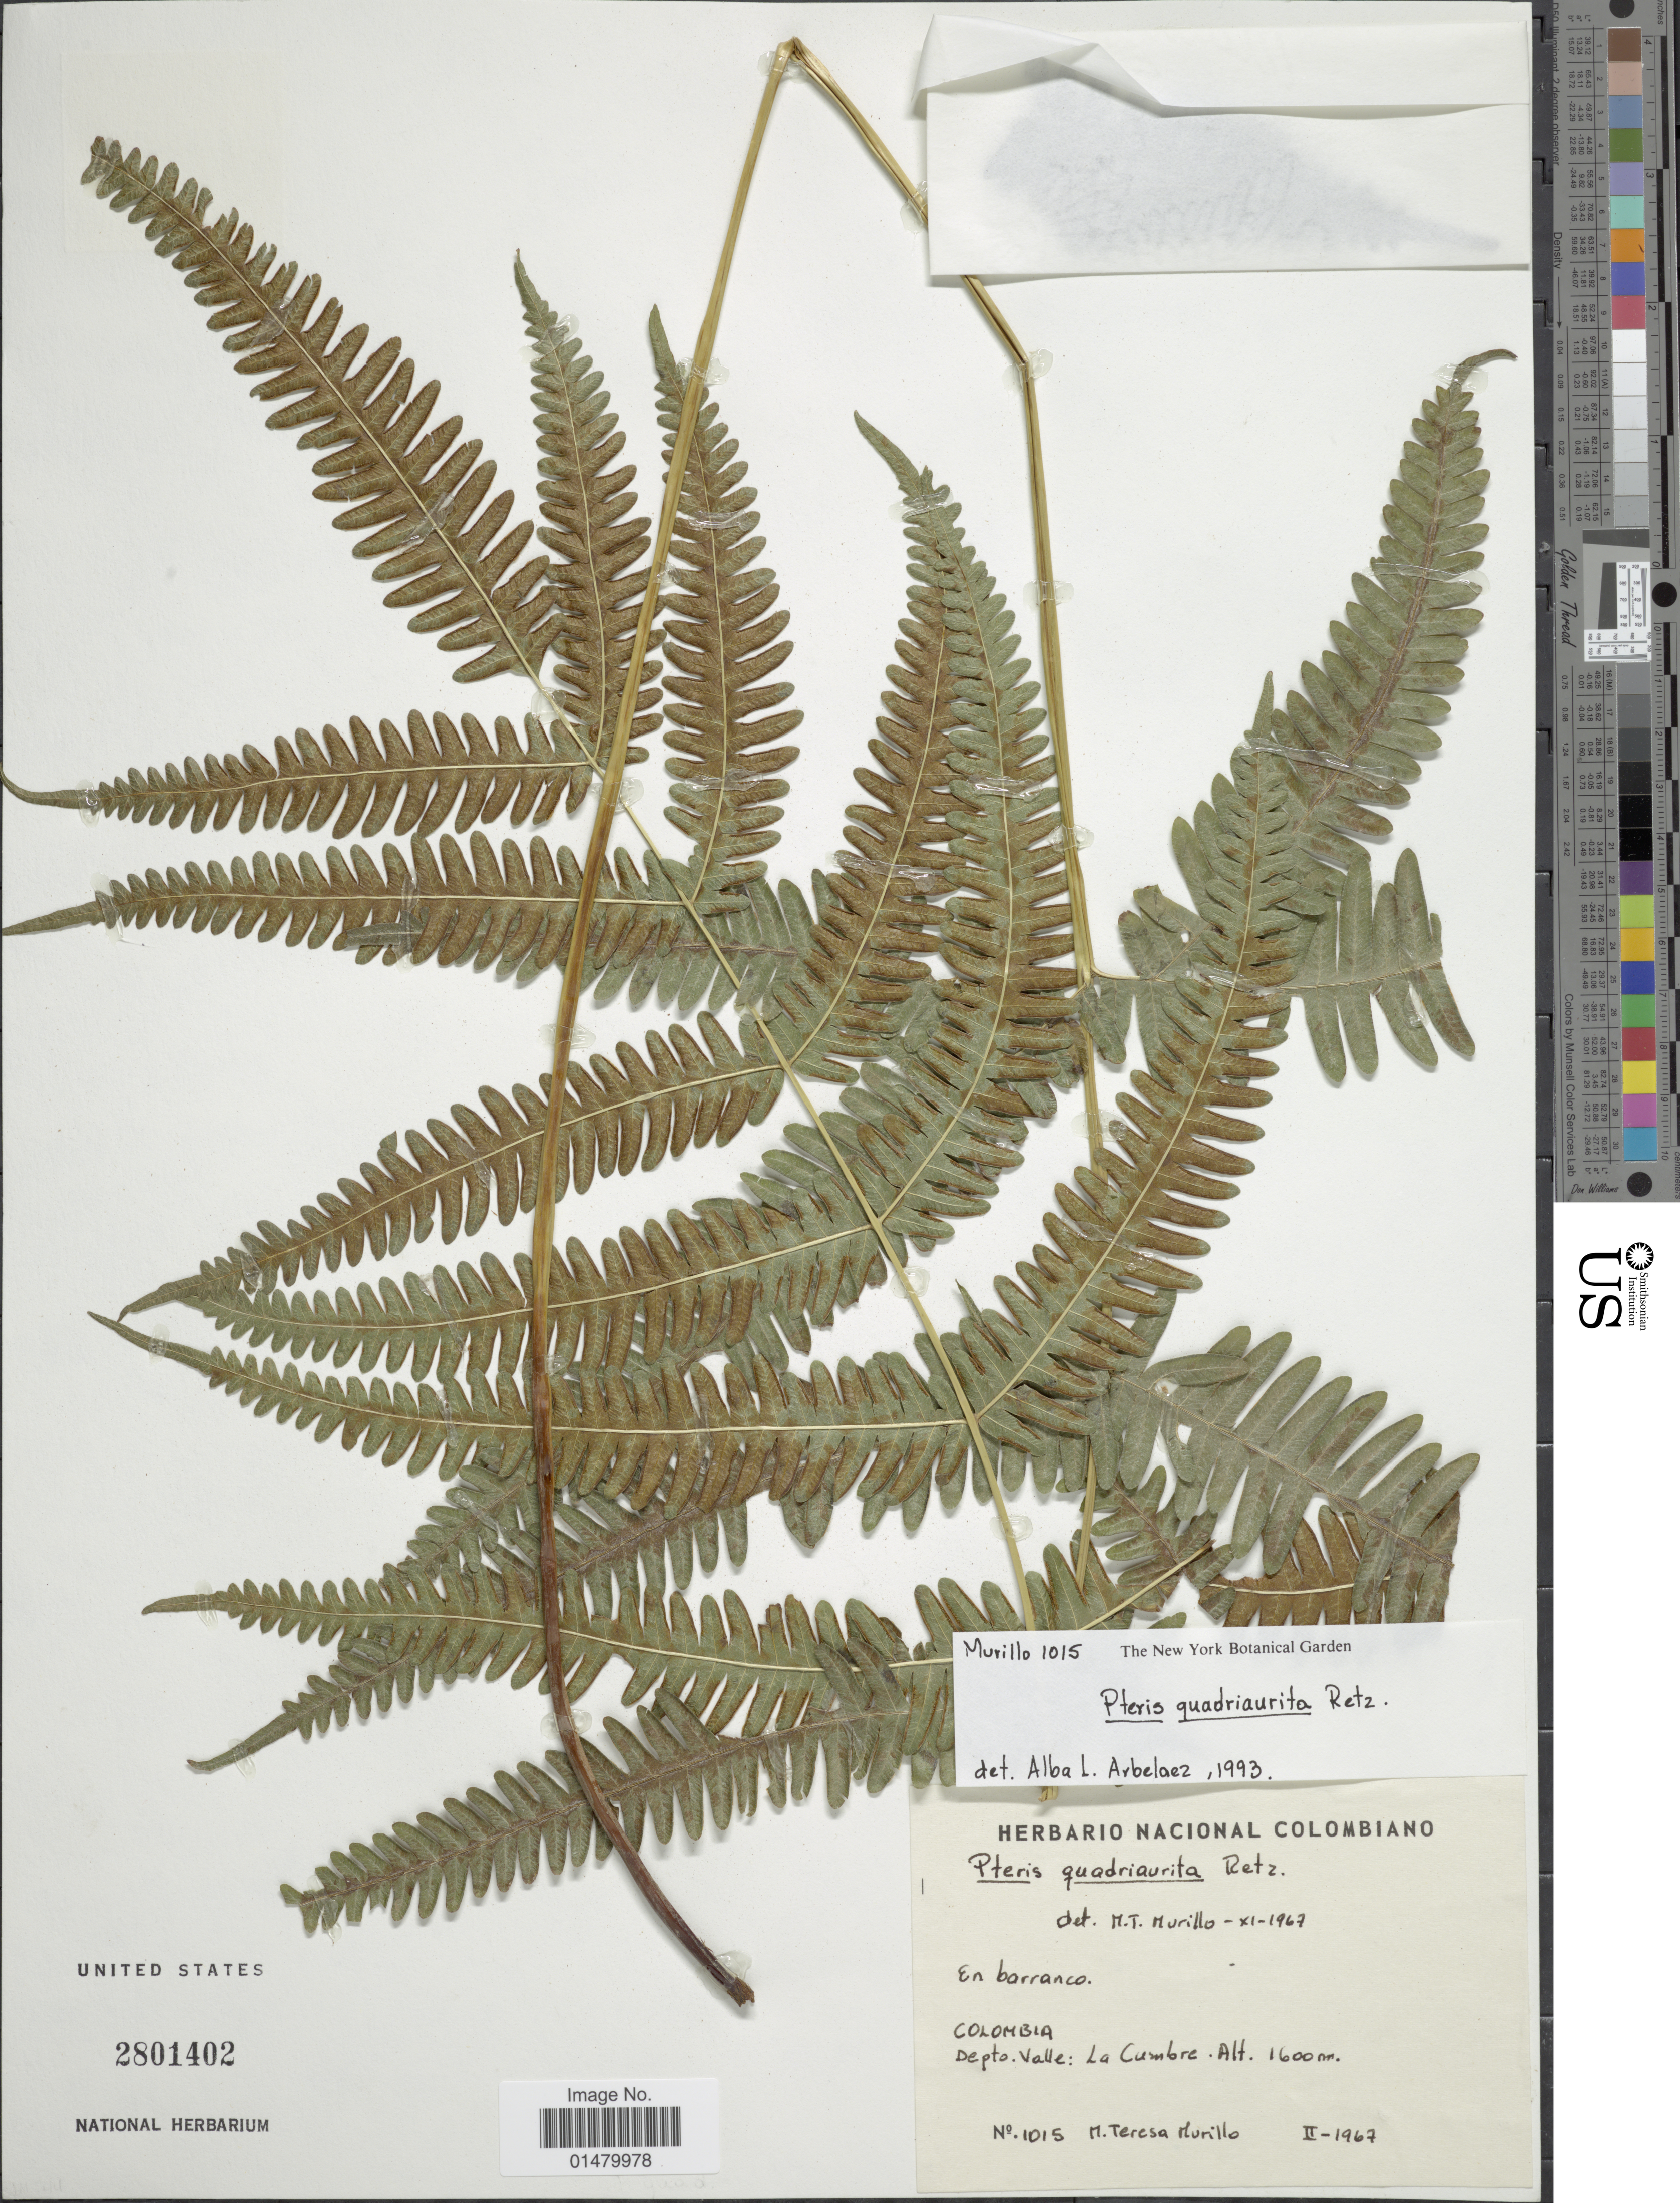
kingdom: Plantae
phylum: Tracheophyta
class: Polypodiopsida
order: Polypodiales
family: Pteridaceae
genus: Pteris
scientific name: Pteris quadriaurita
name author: Retz.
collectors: M. Murillo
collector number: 1015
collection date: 1967-02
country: Colombia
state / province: Valle del Cauca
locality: Depto. Valle: La Cumbre.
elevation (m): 1600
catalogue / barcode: US 2801402